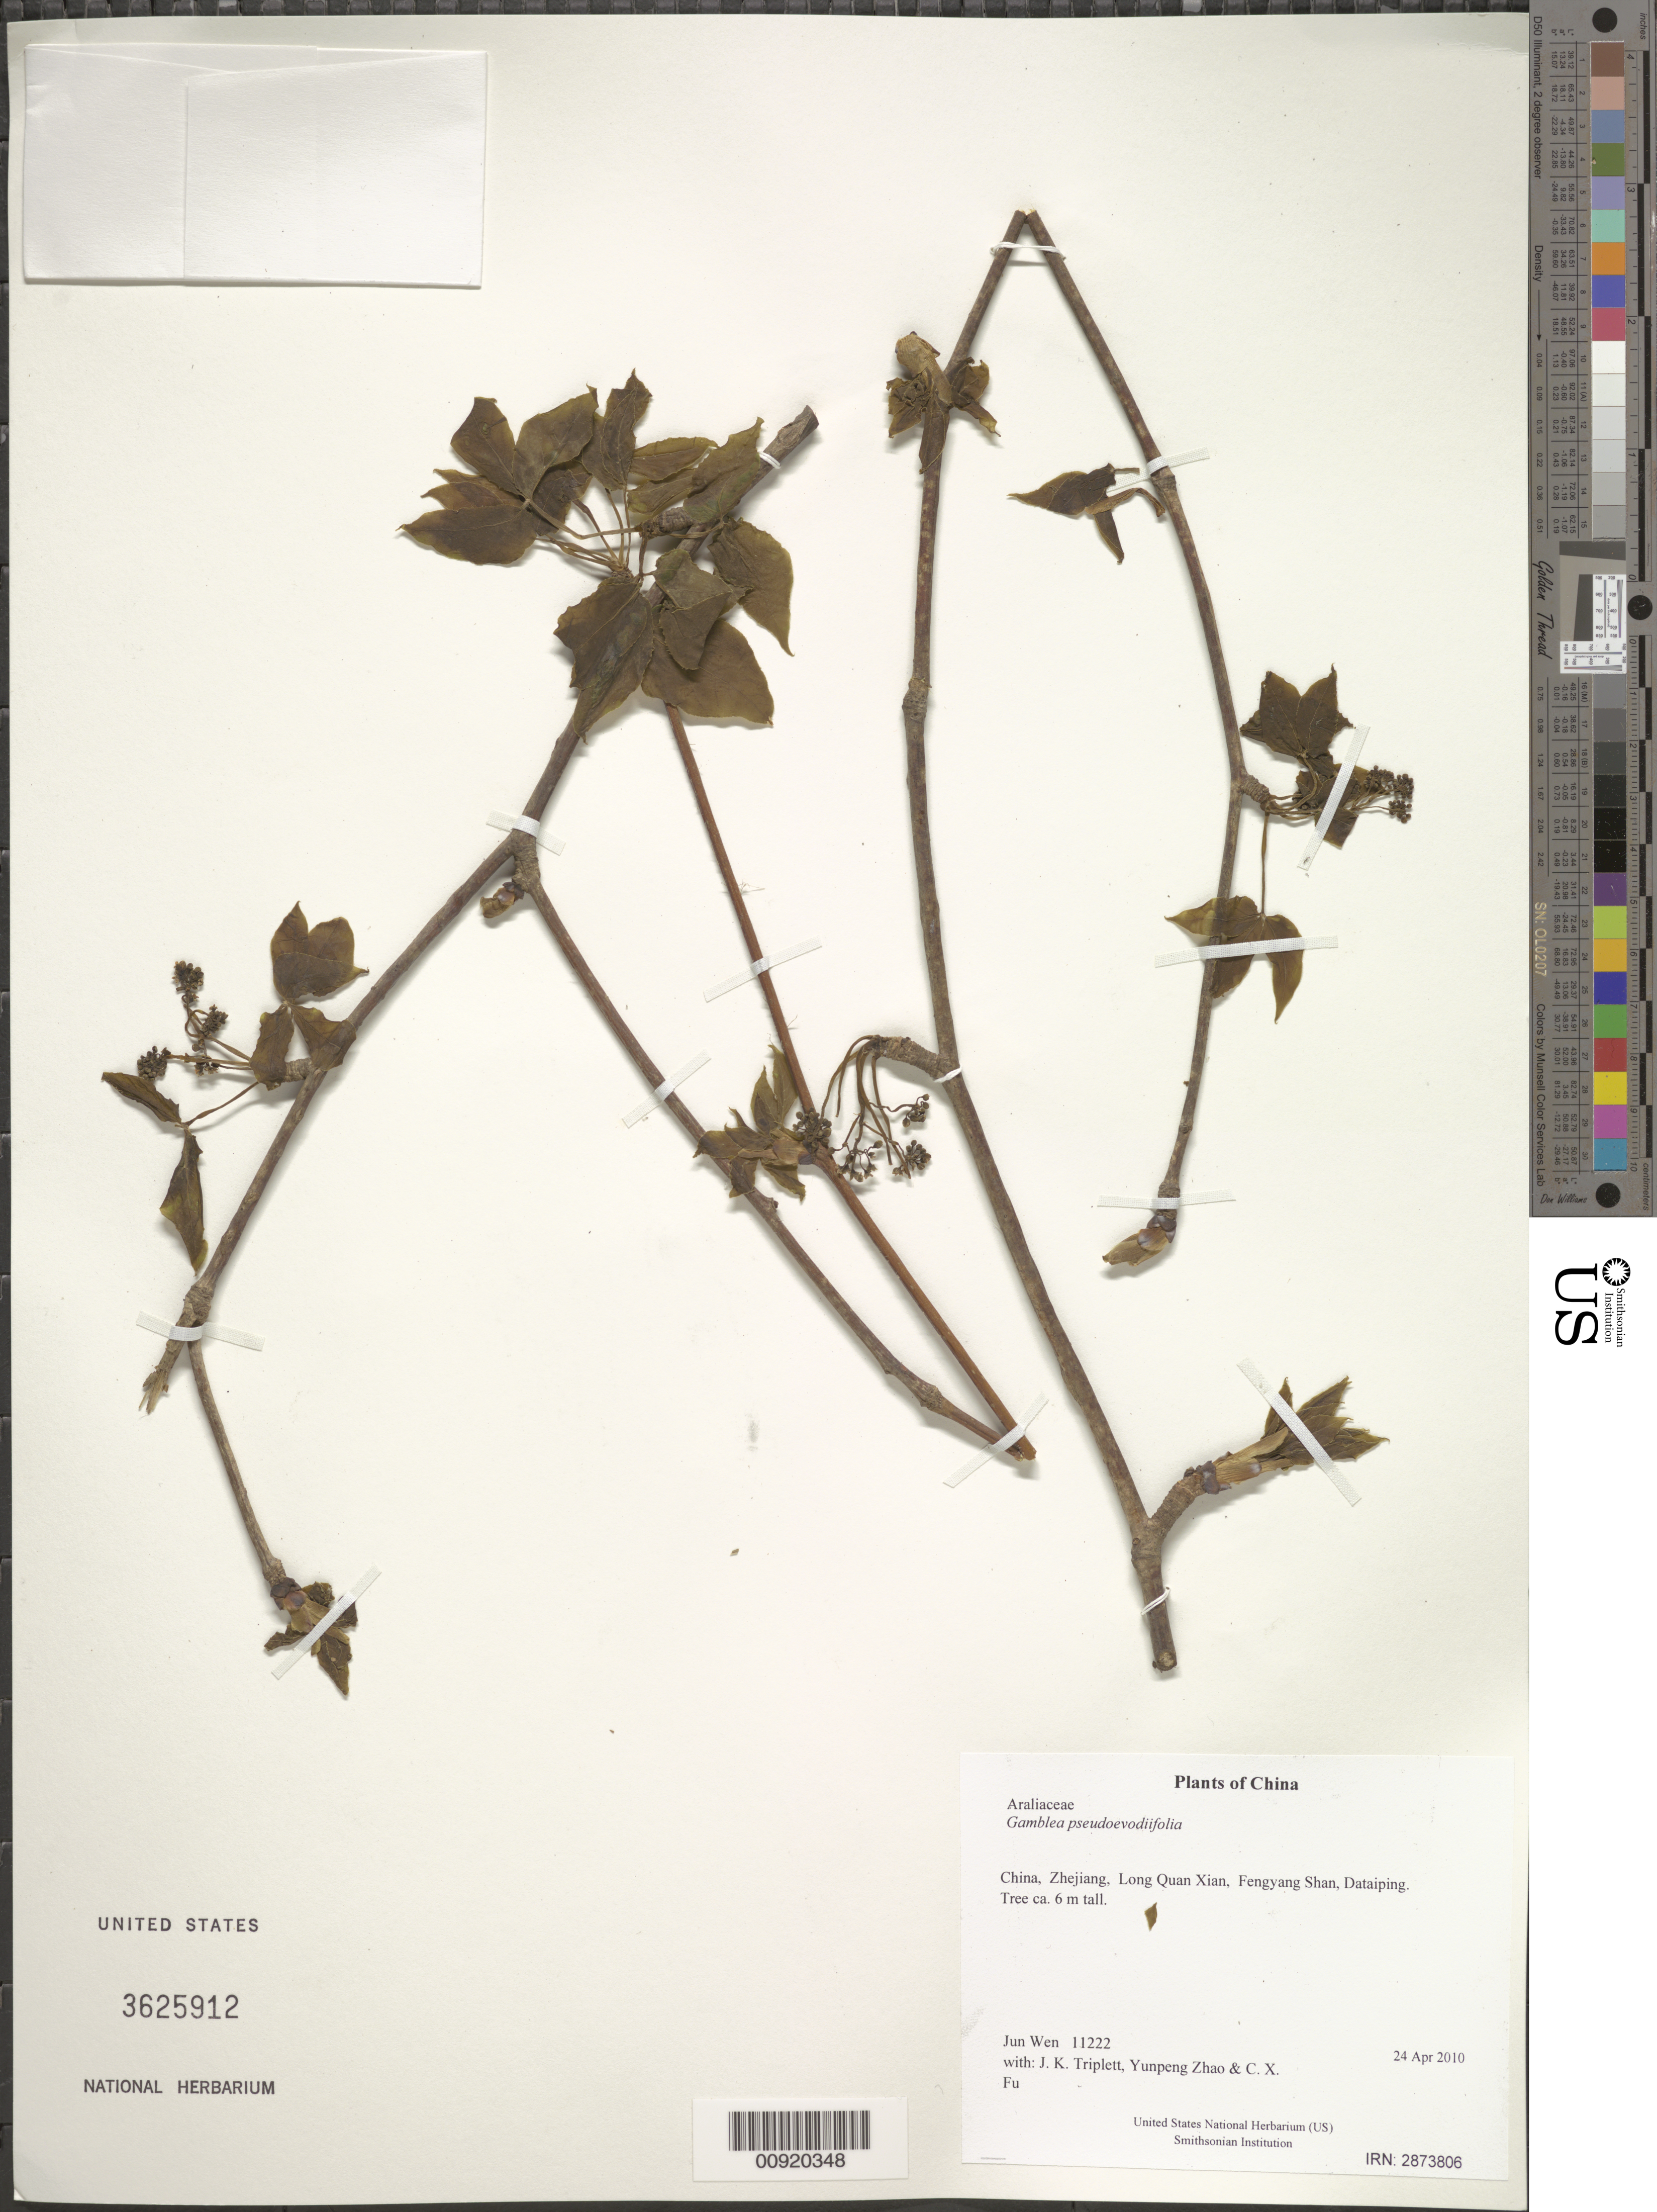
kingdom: Plantae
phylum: Tracheophyta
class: Magnoliopsida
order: Apiales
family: Araliaceae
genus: Gamblea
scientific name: Gamblea pseudoevodiifolia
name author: (K.M. Feng) C.B. Shang et al.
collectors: J. Wen, J. K. Triplett, Yunpeng Zhao & C. X. Fu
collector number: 11222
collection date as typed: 24 Apr 2010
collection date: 2010-04-24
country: China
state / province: Zhejiang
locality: Long Quan Xian, Fengyang Shan, Dataiping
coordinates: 27 54 52.33 N, 119 10 12.54 E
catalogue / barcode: US 3625912